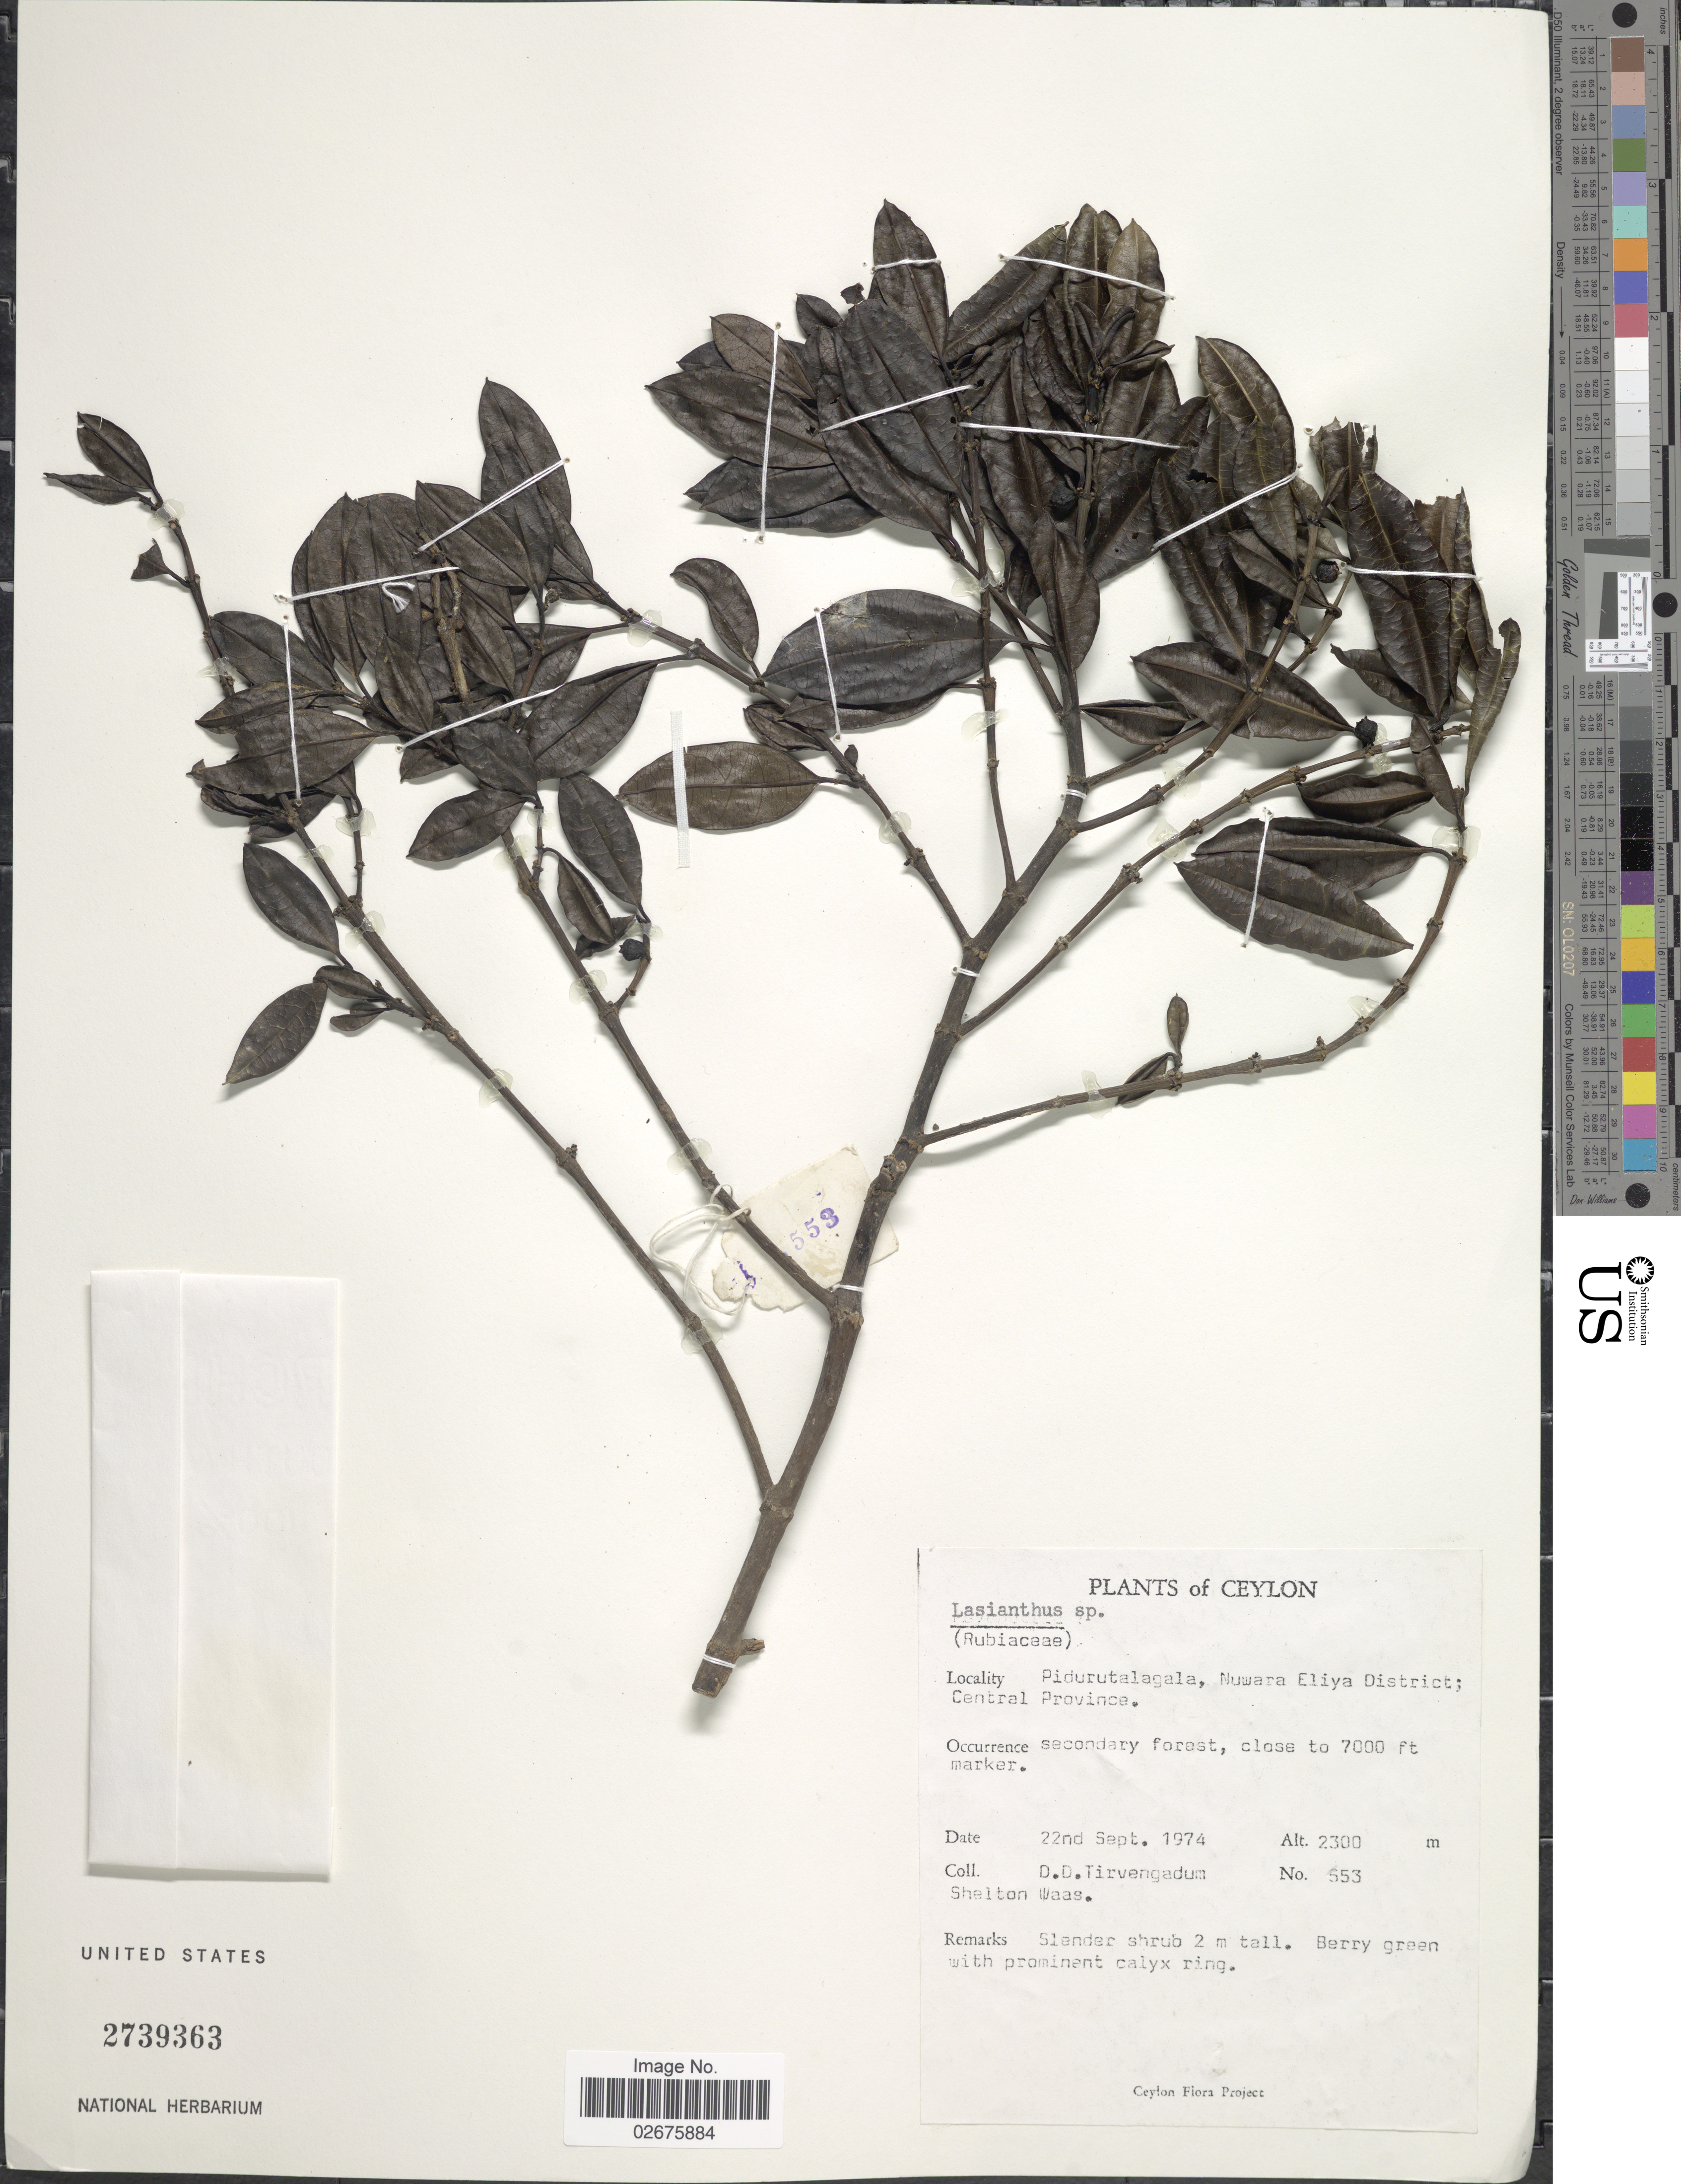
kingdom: Plantae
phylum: Tracheophyta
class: Magnoliopsida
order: Gentianales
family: Rubiaceae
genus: Lasianthus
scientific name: Lasianthus sp.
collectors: D. Tirvengadum & S. Waas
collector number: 553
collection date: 1974-09-22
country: Sri Lanka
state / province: Central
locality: Ceylon, Pidurutalagala, Nuwara Eliya District; secondary forest, close to 7000 ft marker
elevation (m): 2300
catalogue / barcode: US 2739363